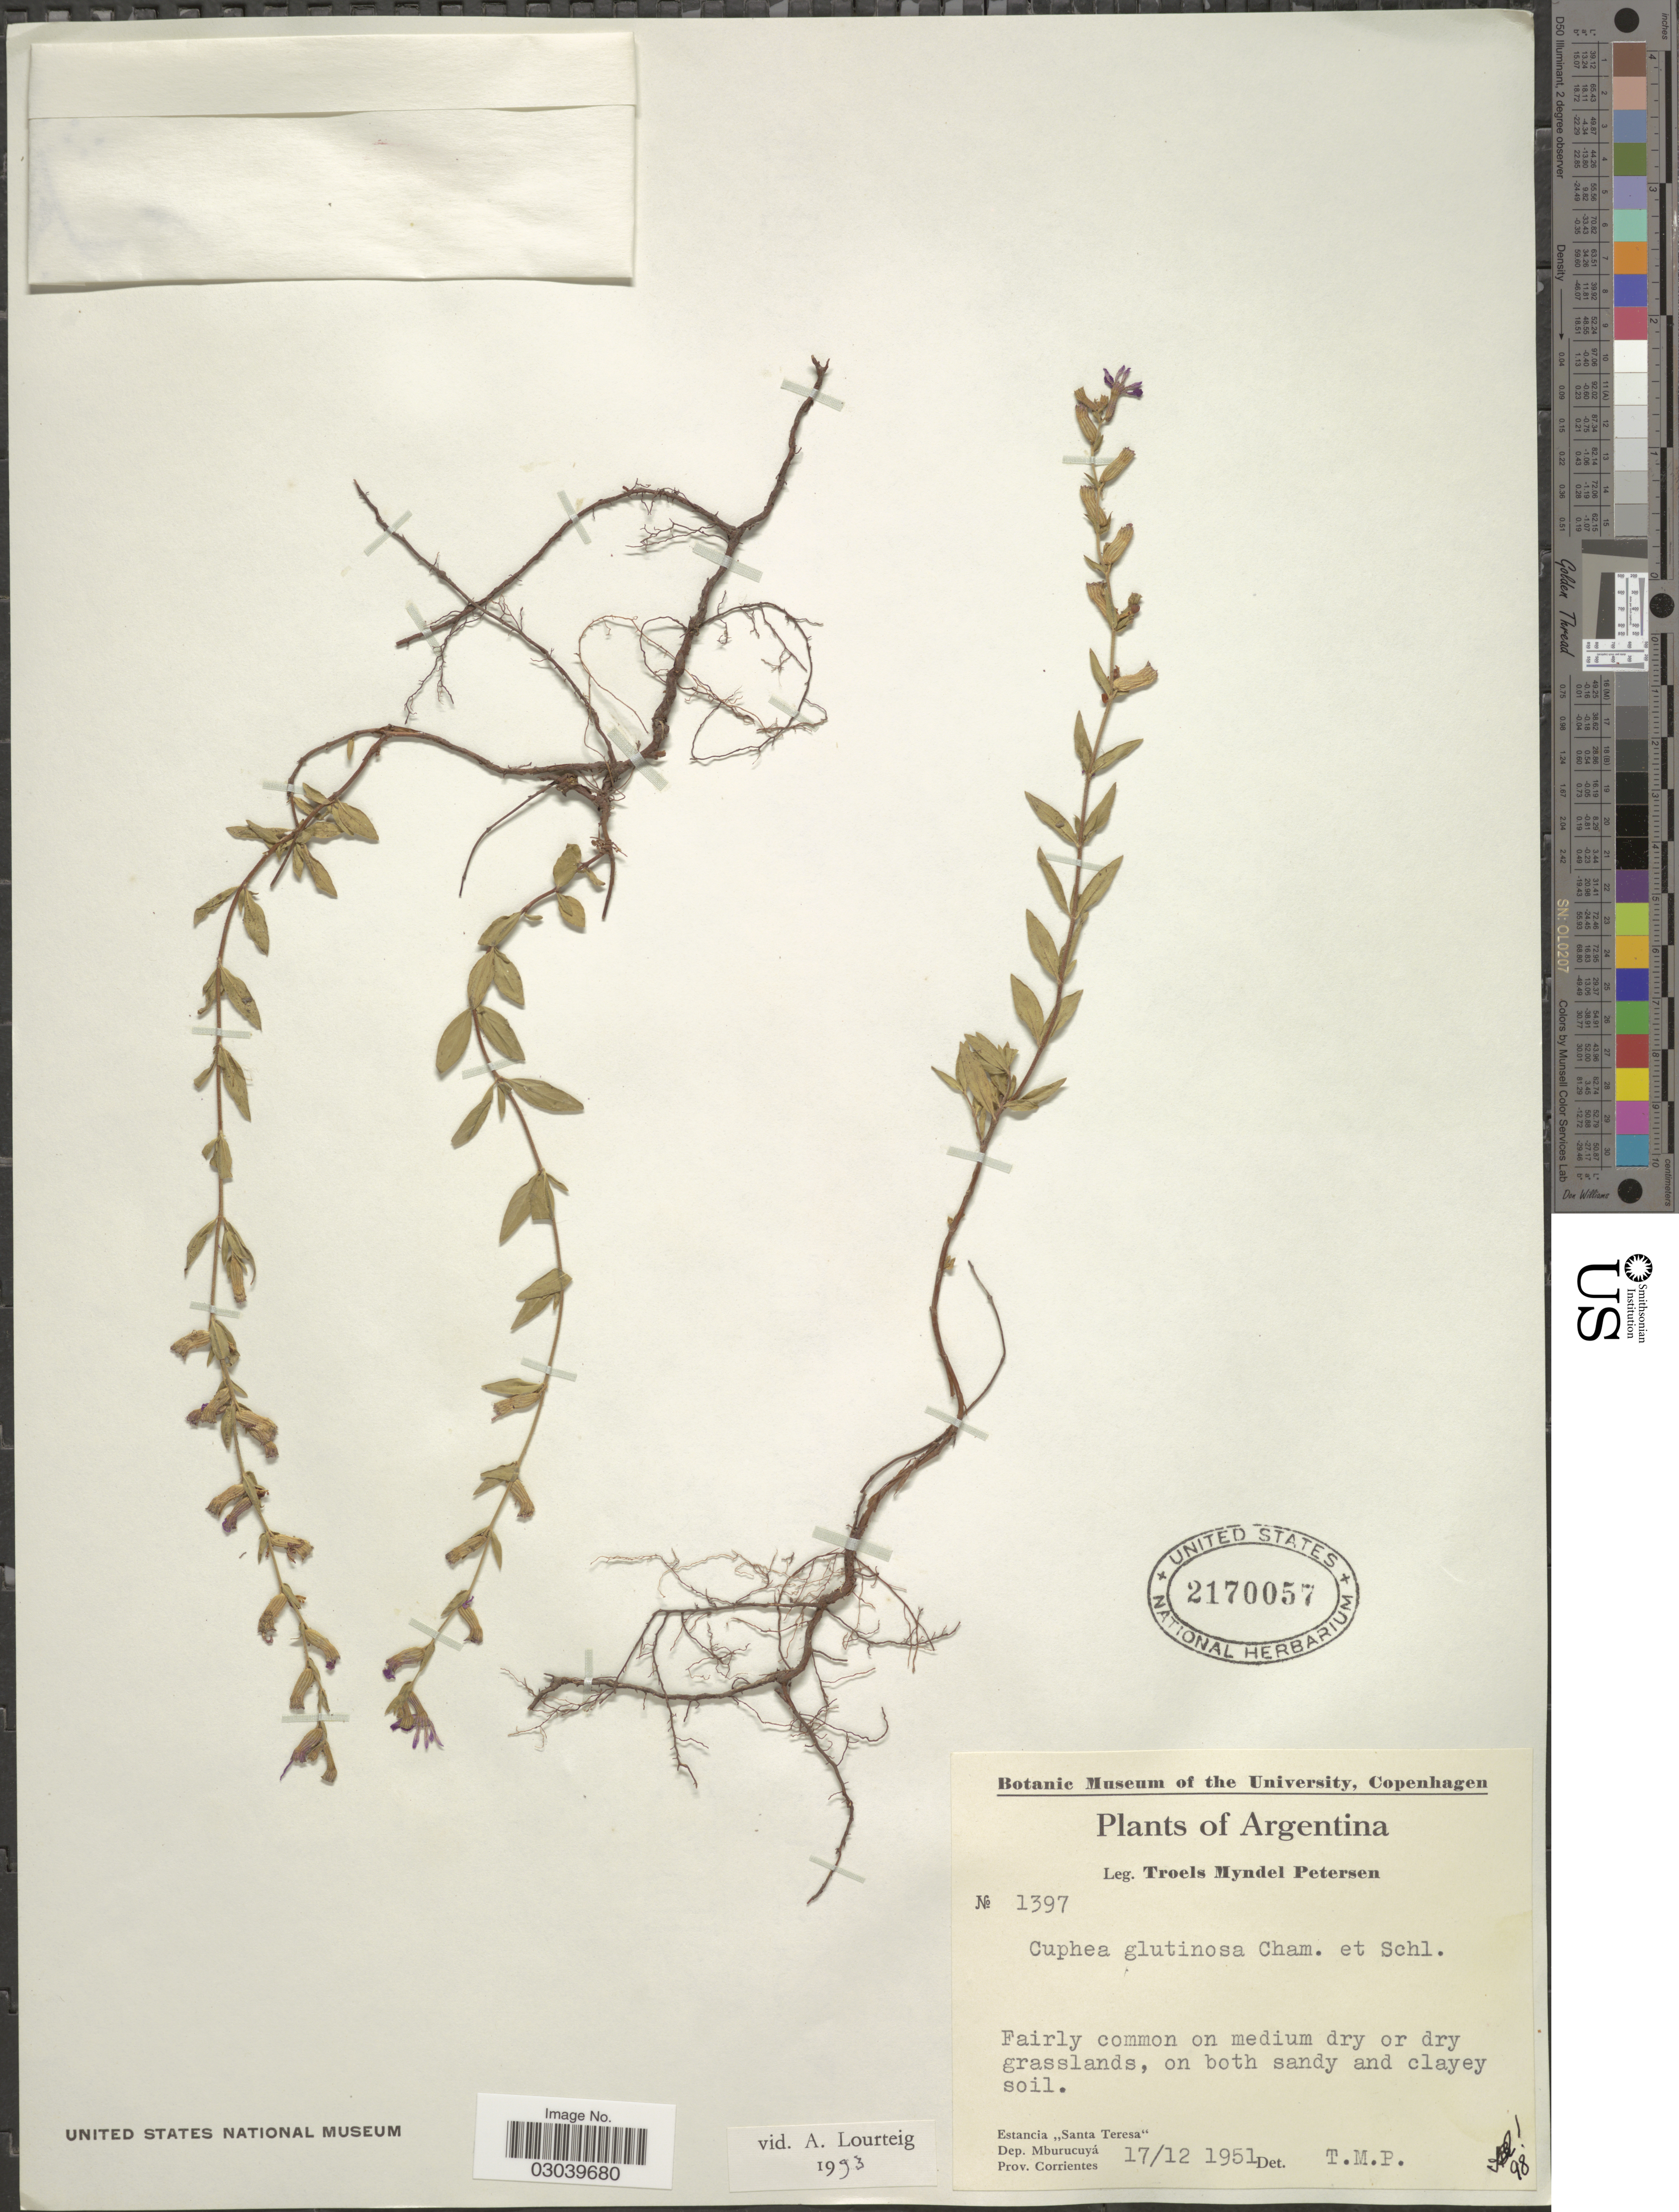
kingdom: Plantae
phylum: Tracheophyta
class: Magnoliopsida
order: Myrtales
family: Lythraceae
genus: Cuphea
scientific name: Cuphea glutinosa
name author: Cham. & Schltdl.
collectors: T. M. Petersen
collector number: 1397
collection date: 1951-12-17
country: Argentina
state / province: Corrientes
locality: Estancia "Santa Teresa". Dep. Mburucuyá.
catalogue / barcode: US 2170057